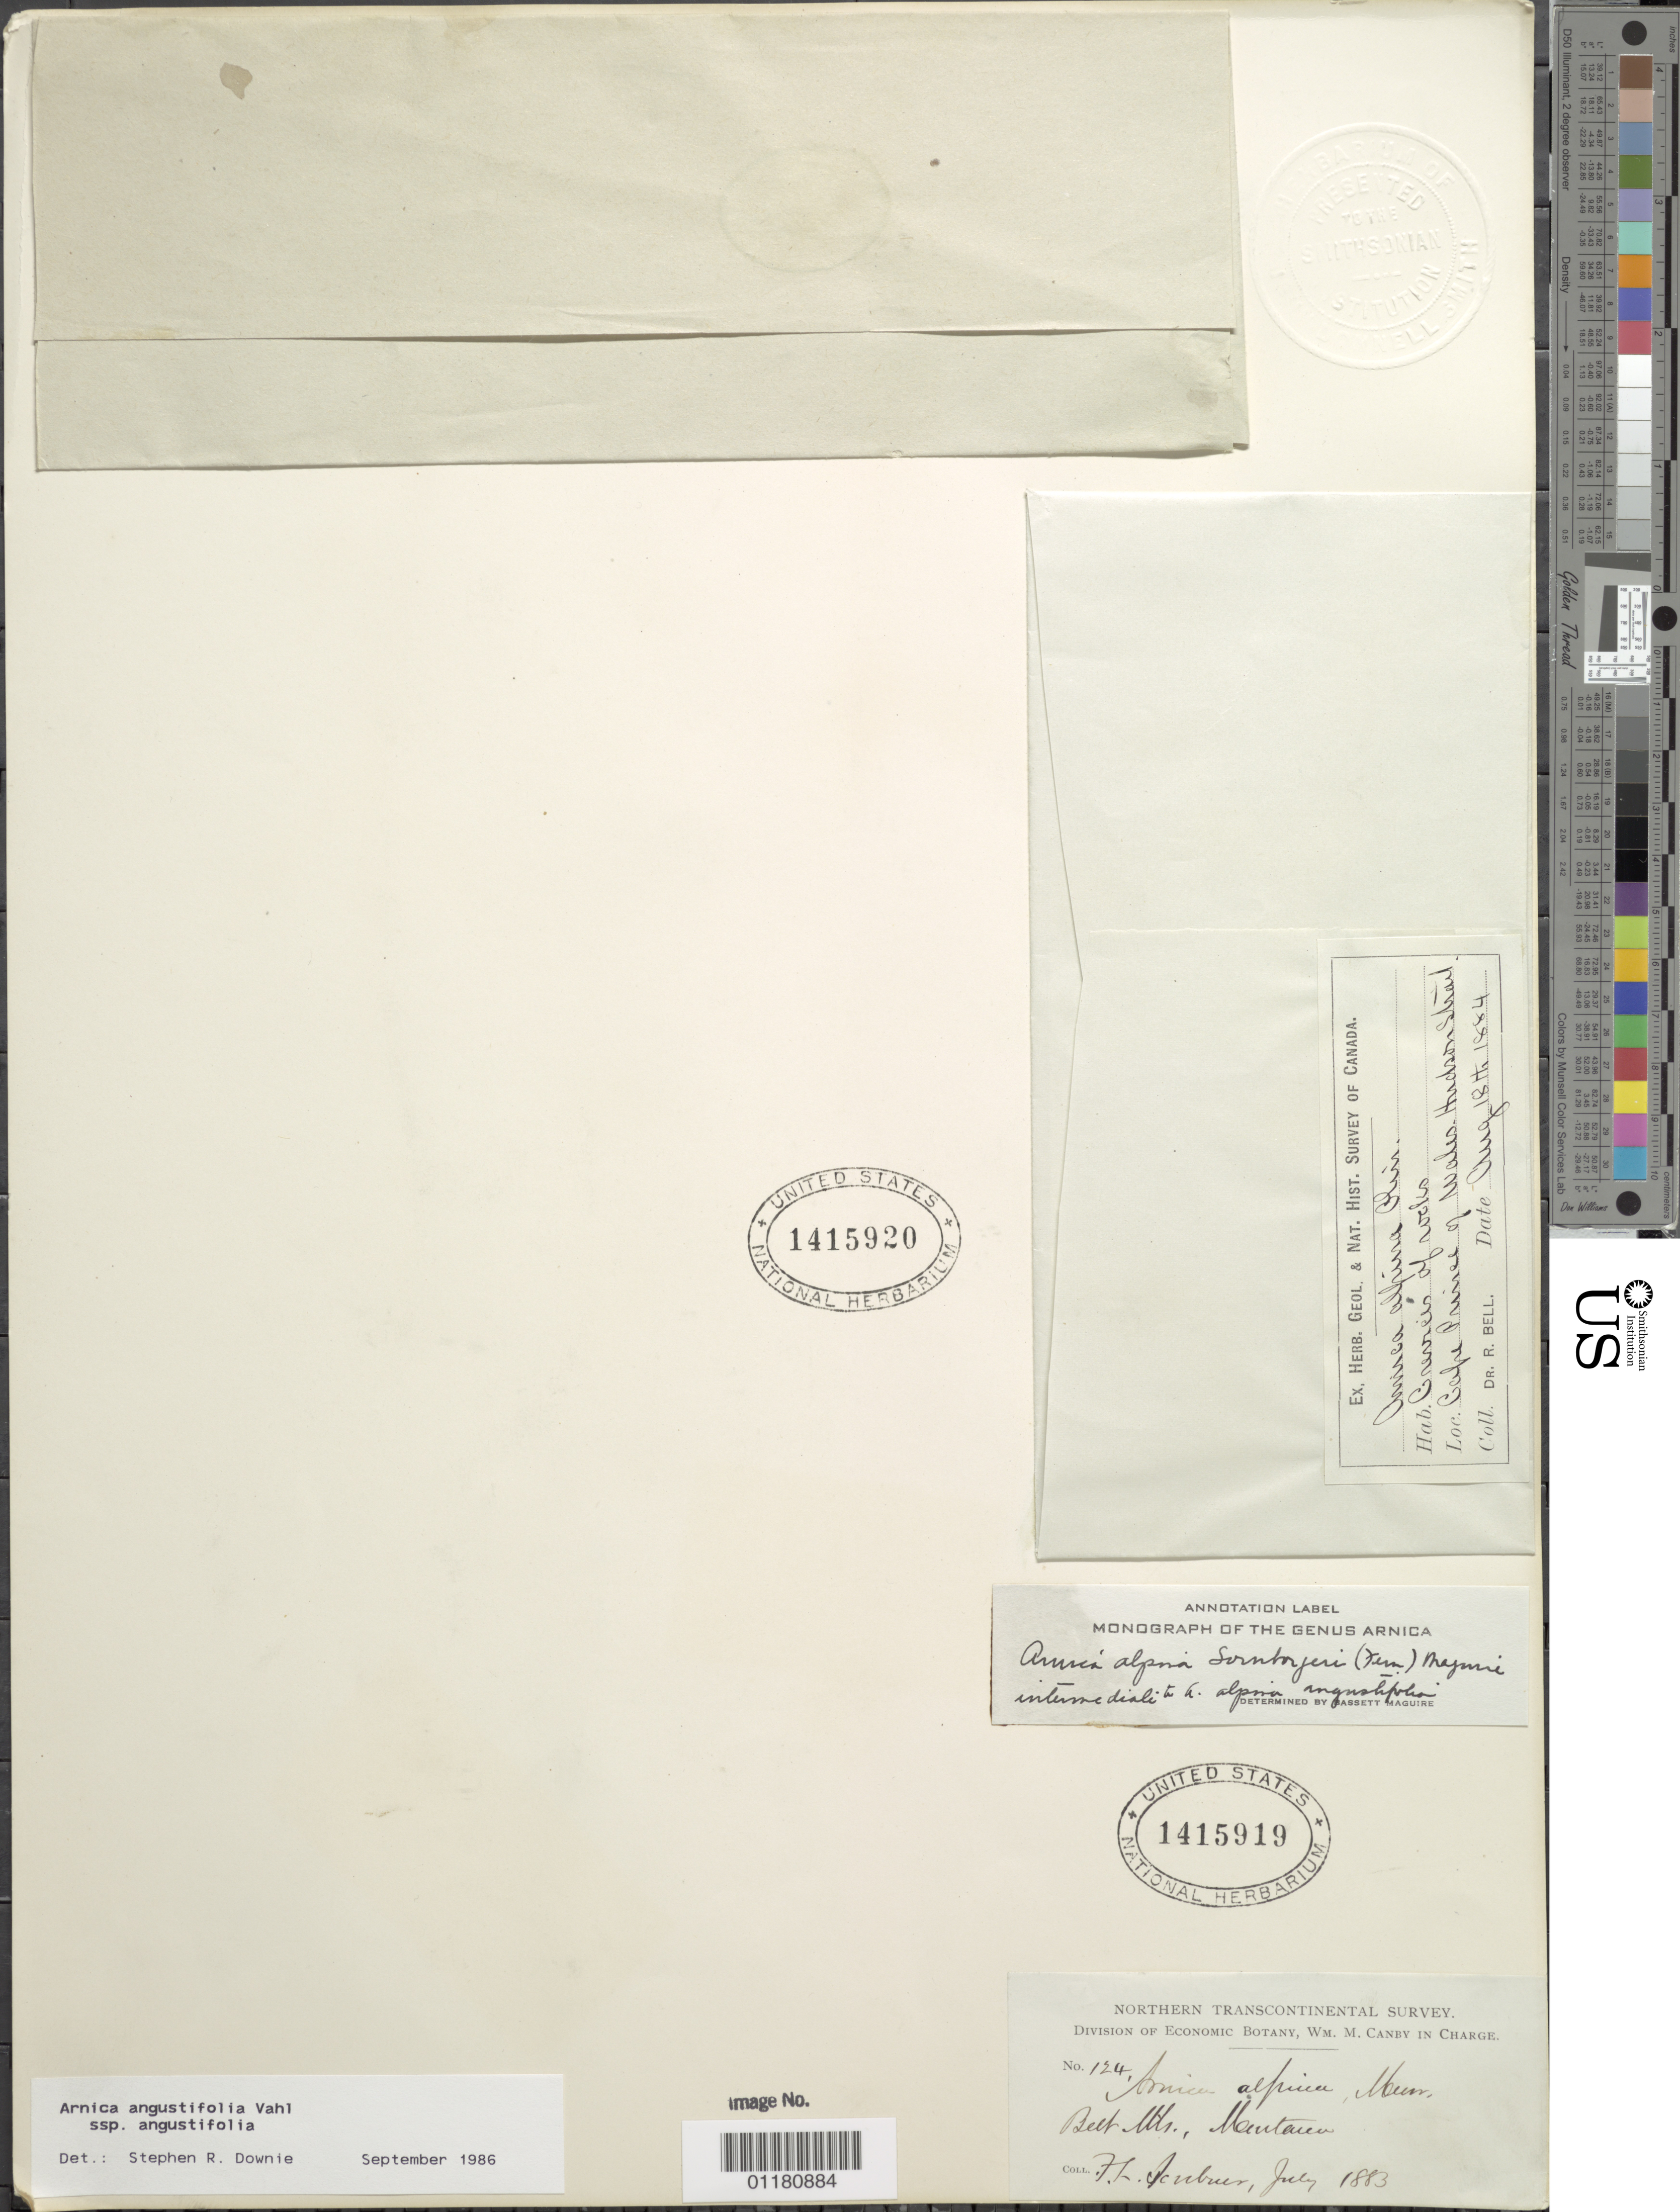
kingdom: Plantae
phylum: Tracheophyta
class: Magnoliopsida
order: Asterales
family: Asteraceae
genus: Arnica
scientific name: Arnica angustifolia subsp. angustifolia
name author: Vahl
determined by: Downie, S. R.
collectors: R. Bell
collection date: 1884-08-18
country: United States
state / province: Alaska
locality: Cape Prince of Wales, Hudson Strait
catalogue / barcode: US 1415920